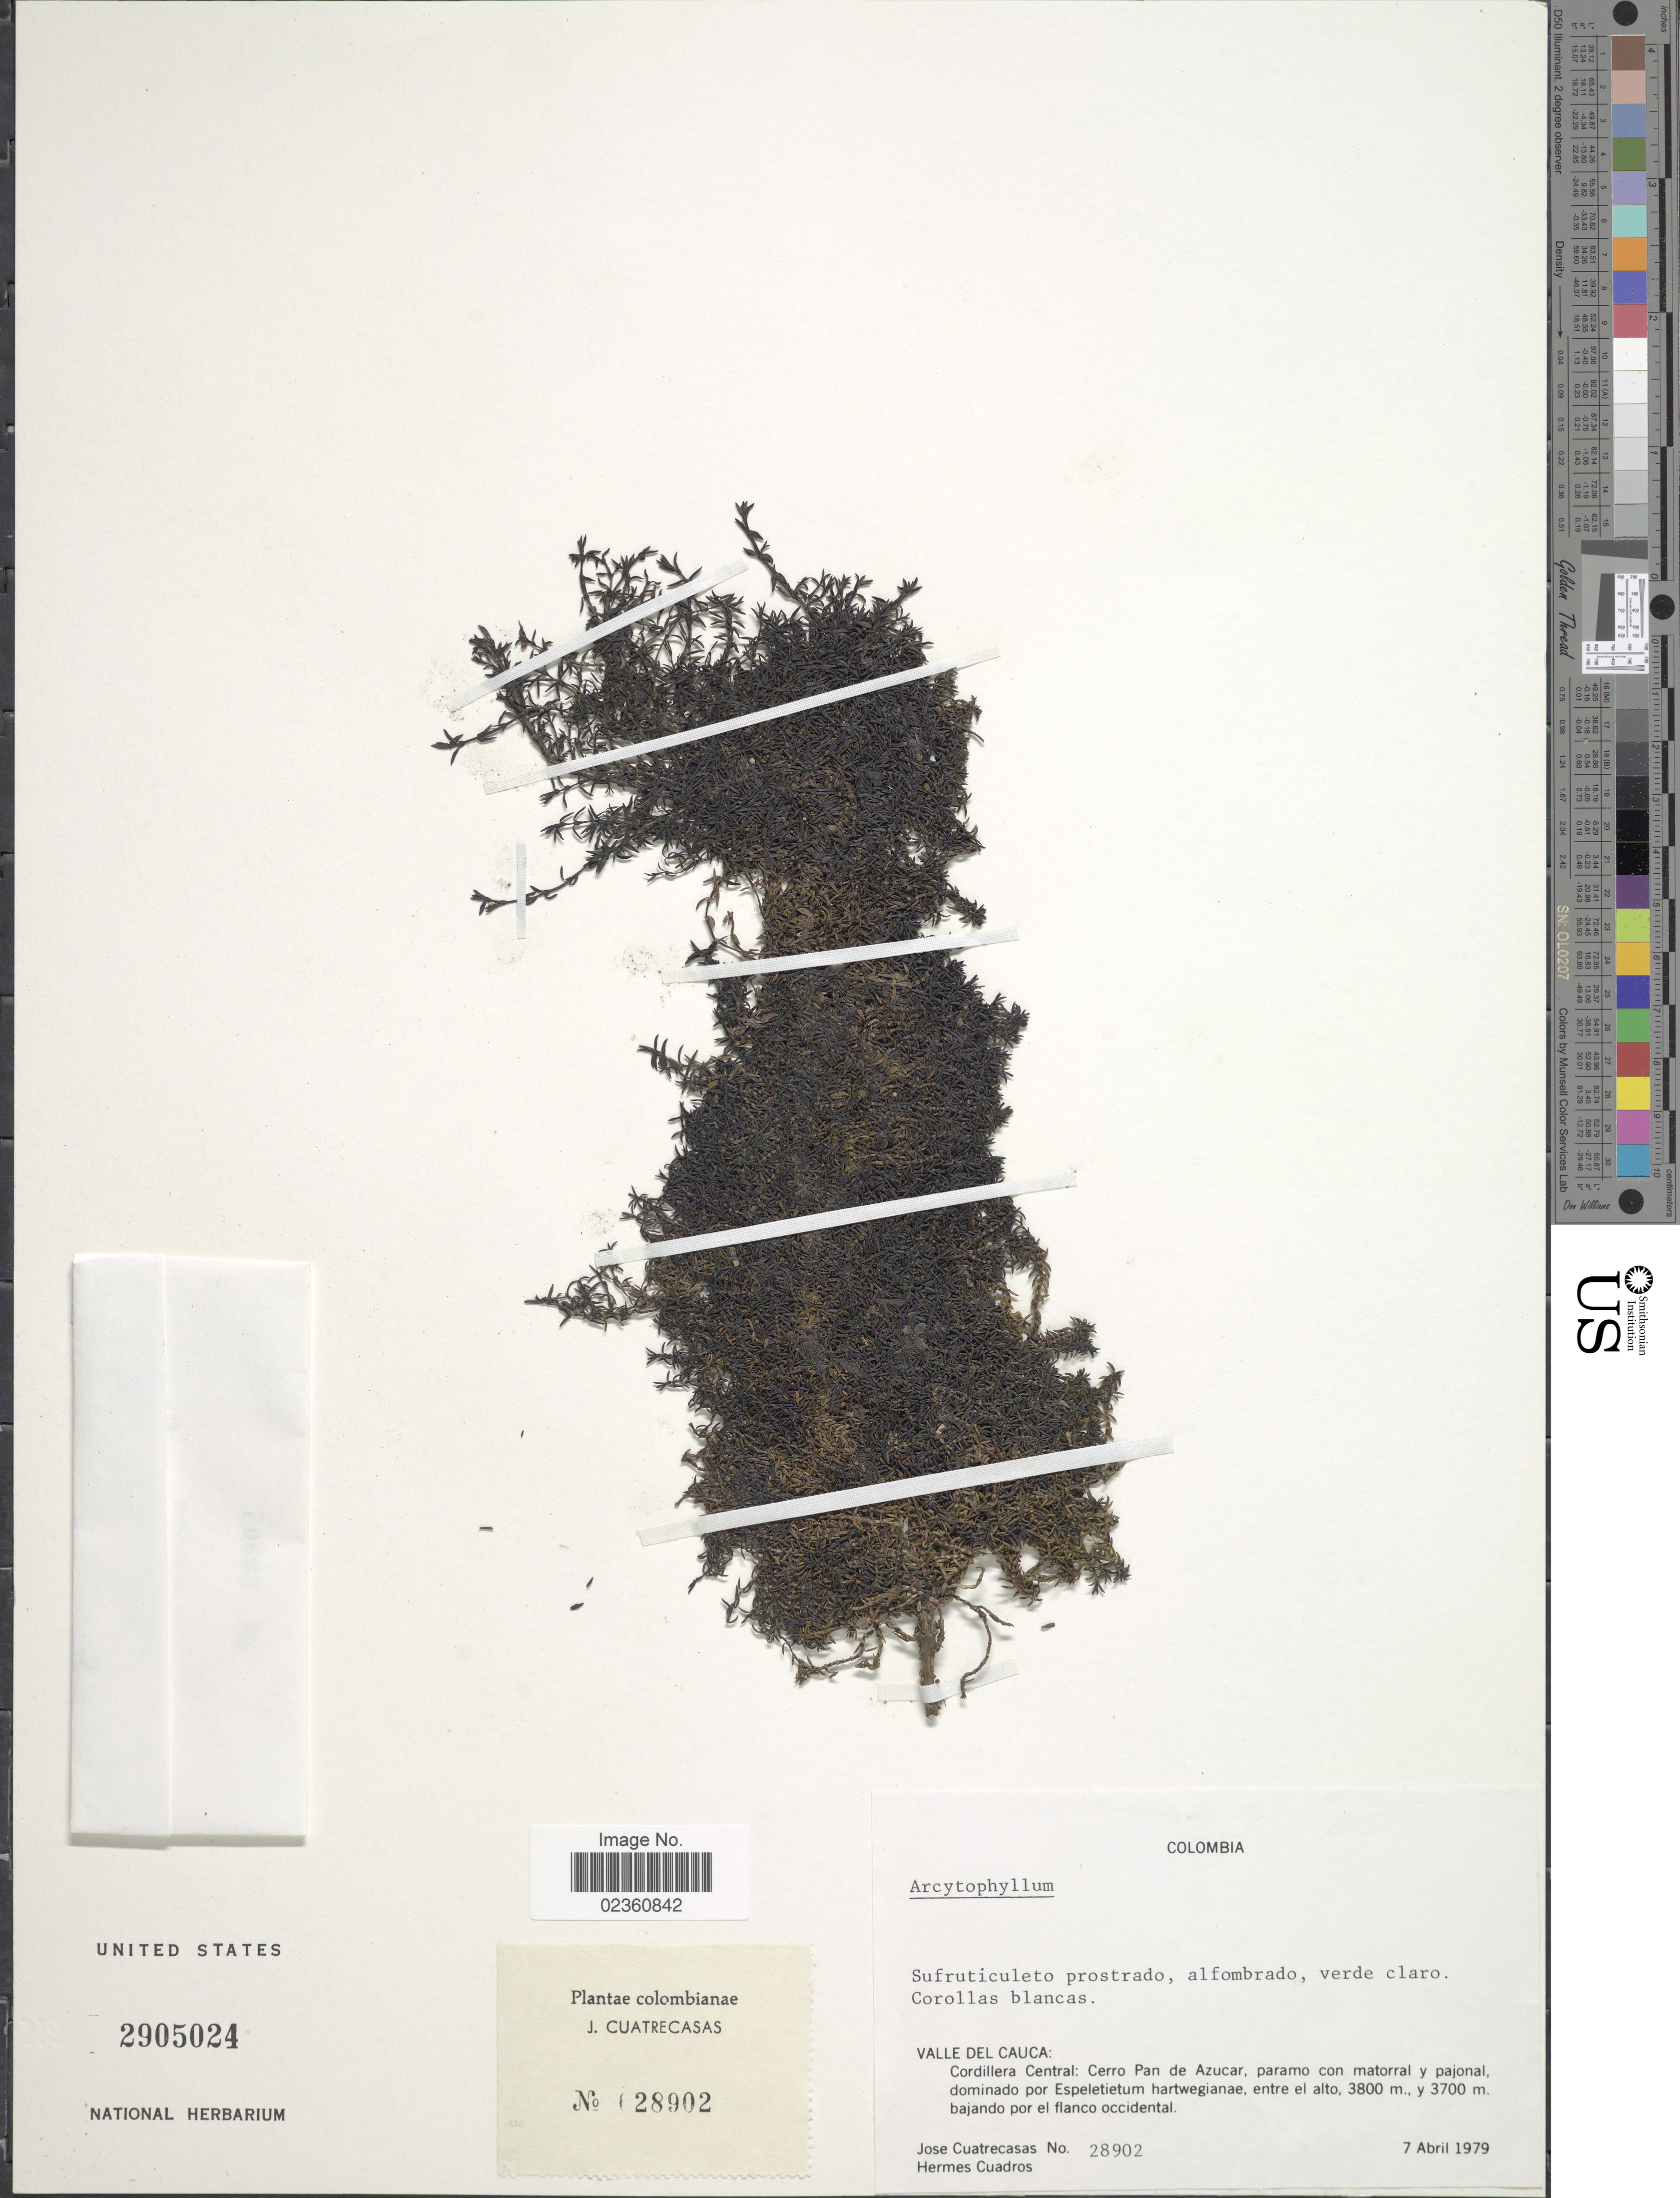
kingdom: Plantae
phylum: Tracheophyta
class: Magnoliopsida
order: Gentianales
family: Rubiaceae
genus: Arcytophyllum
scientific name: Arcytophyllum sp.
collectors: J. Cuatrecasas & H. Cuadros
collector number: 28902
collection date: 1979-04-07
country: Colombia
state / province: Valle del Cauca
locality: Cordillera Central: Cerro Pan de Azucar, paramo con matorral y pajonal, dominado por Espeletietum hartwegianae, bajando por el flanco occidental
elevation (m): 3700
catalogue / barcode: US 2905024